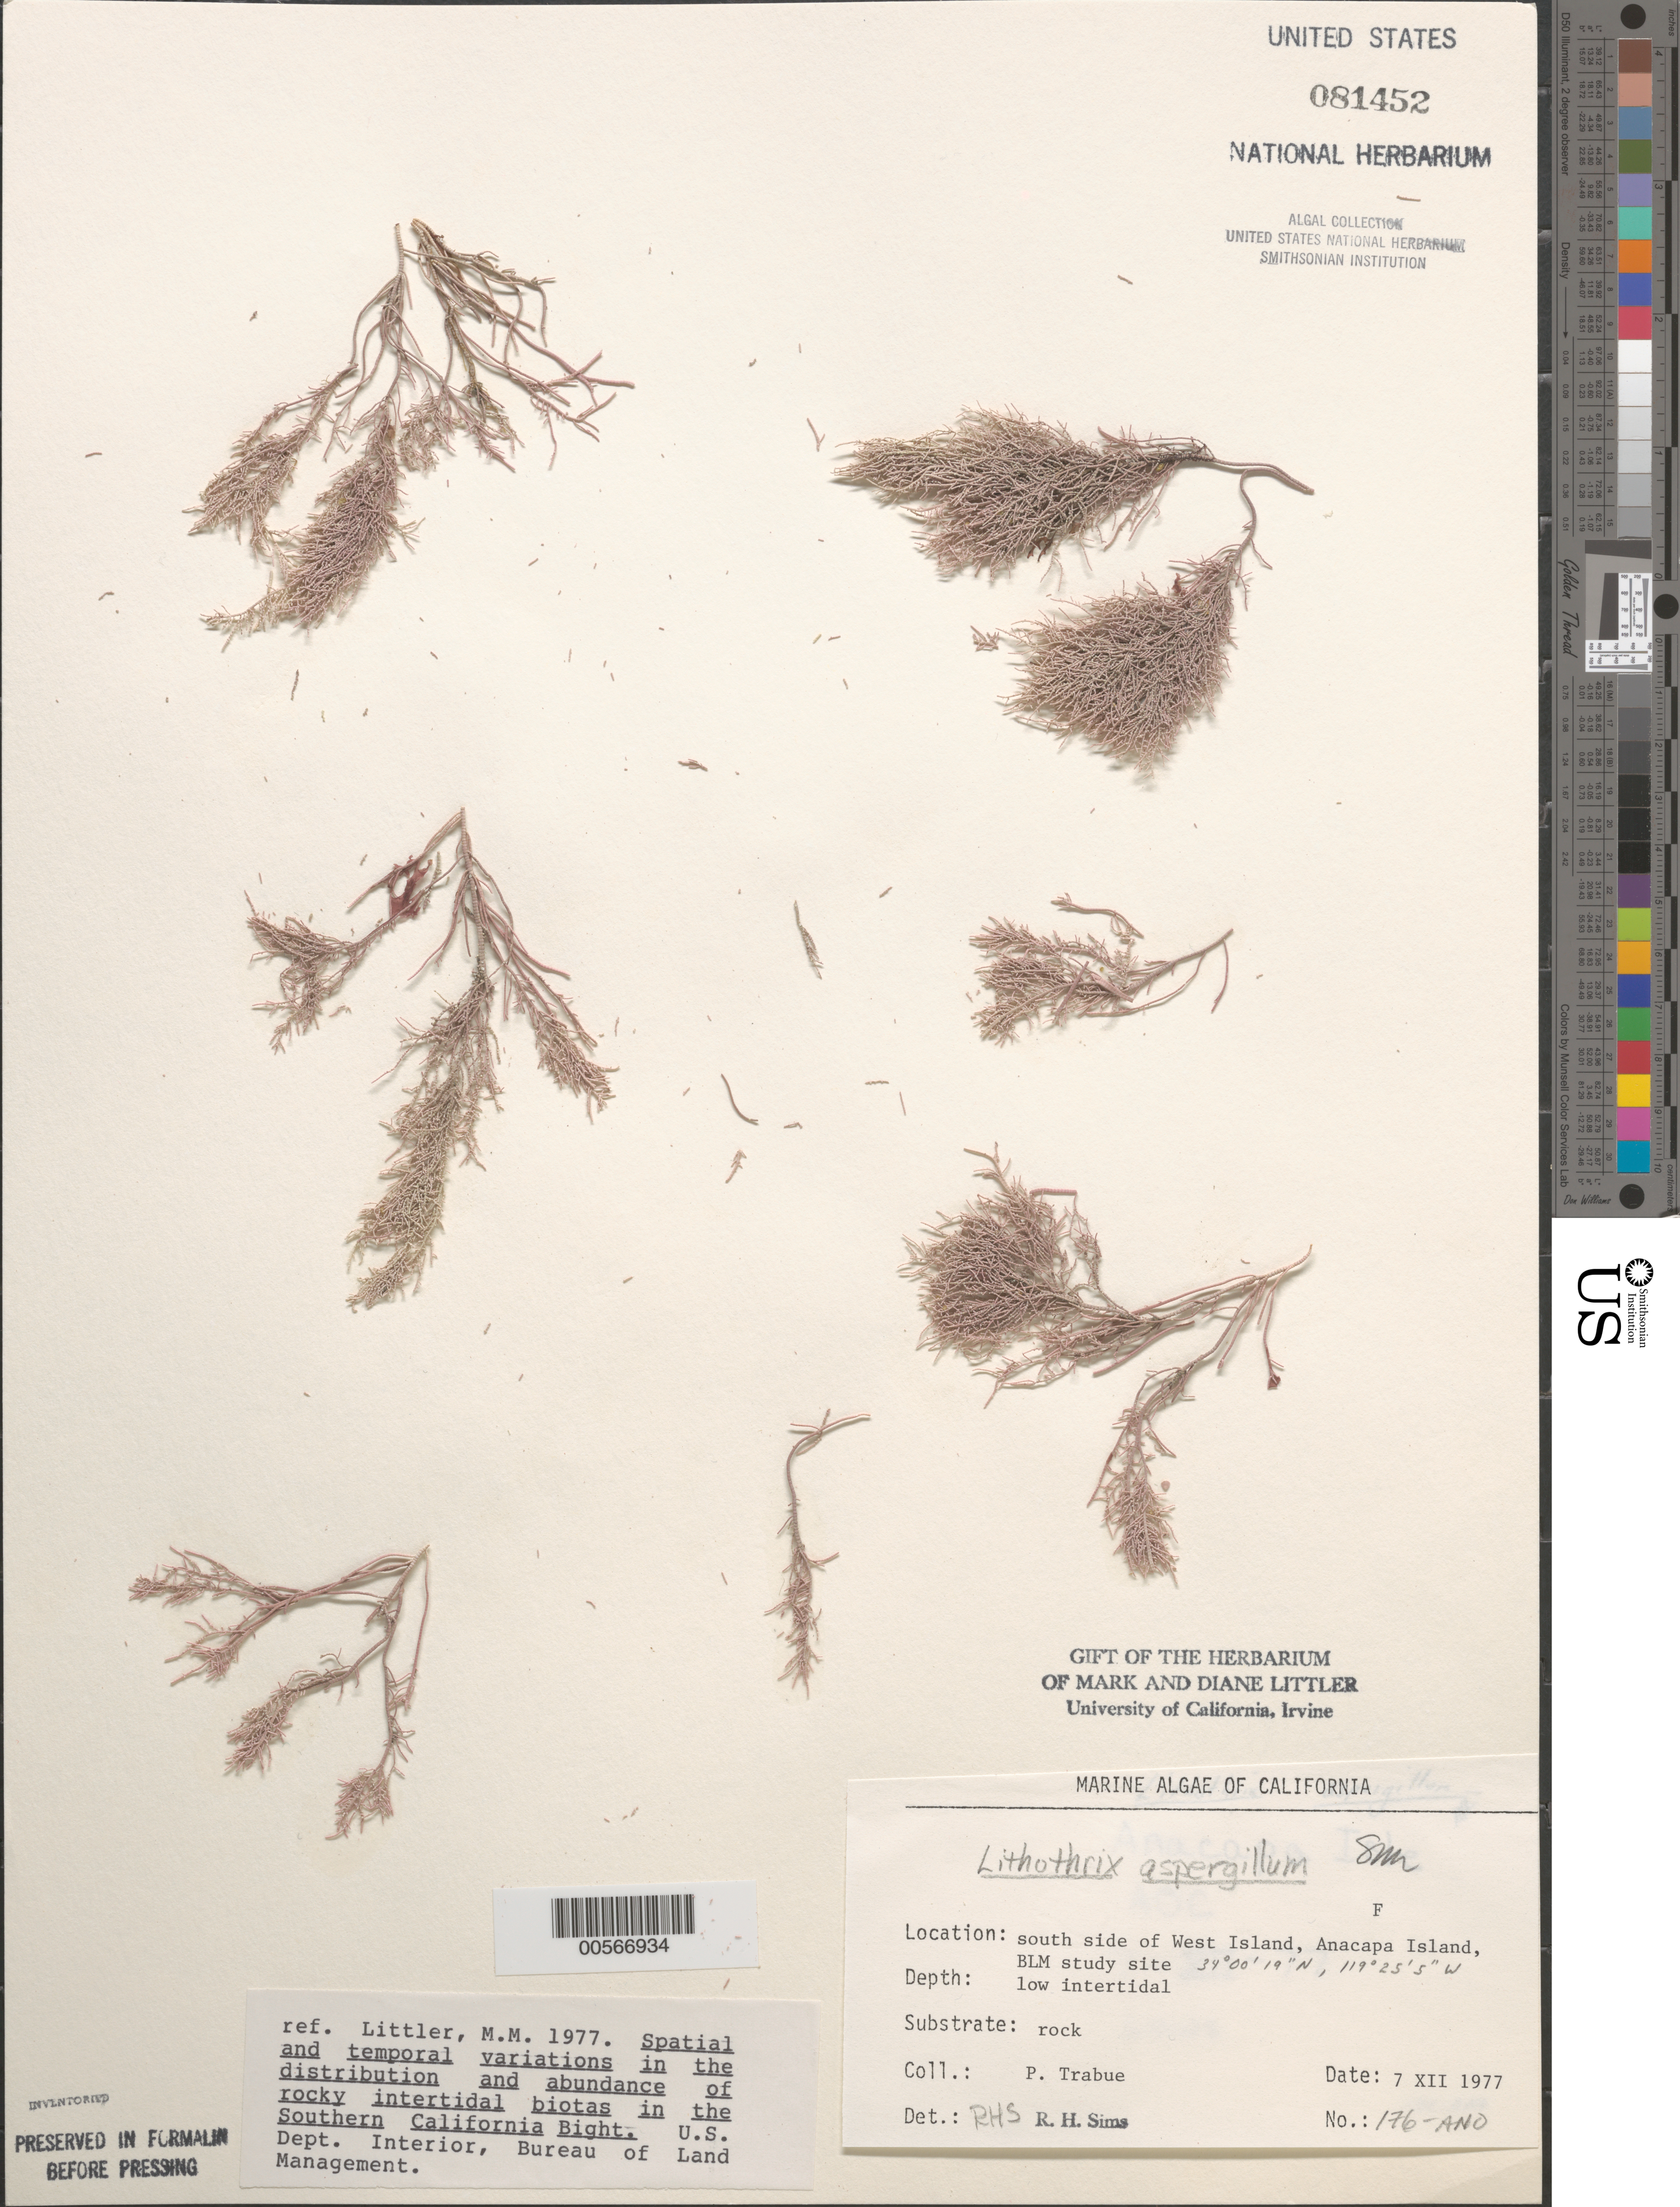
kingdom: Plantae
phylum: Rhodophyta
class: Florideophyceae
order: Corallinales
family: Lithophyllaceae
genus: Lithothrix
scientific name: Lithothrix aspergillum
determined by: Sims, Robert H.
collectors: P. J. Trabue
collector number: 176-ANO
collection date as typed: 07 Dec 1977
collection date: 1977-12-07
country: United States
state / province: California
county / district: Ventura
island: Anacapa Island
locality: South side of west island, near Cat Rock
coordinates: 34 00'19"N, 119 25'05"W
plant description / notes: BLM-SOCALBIGHT Rocky Intertidal Survey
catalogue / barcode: US 81452